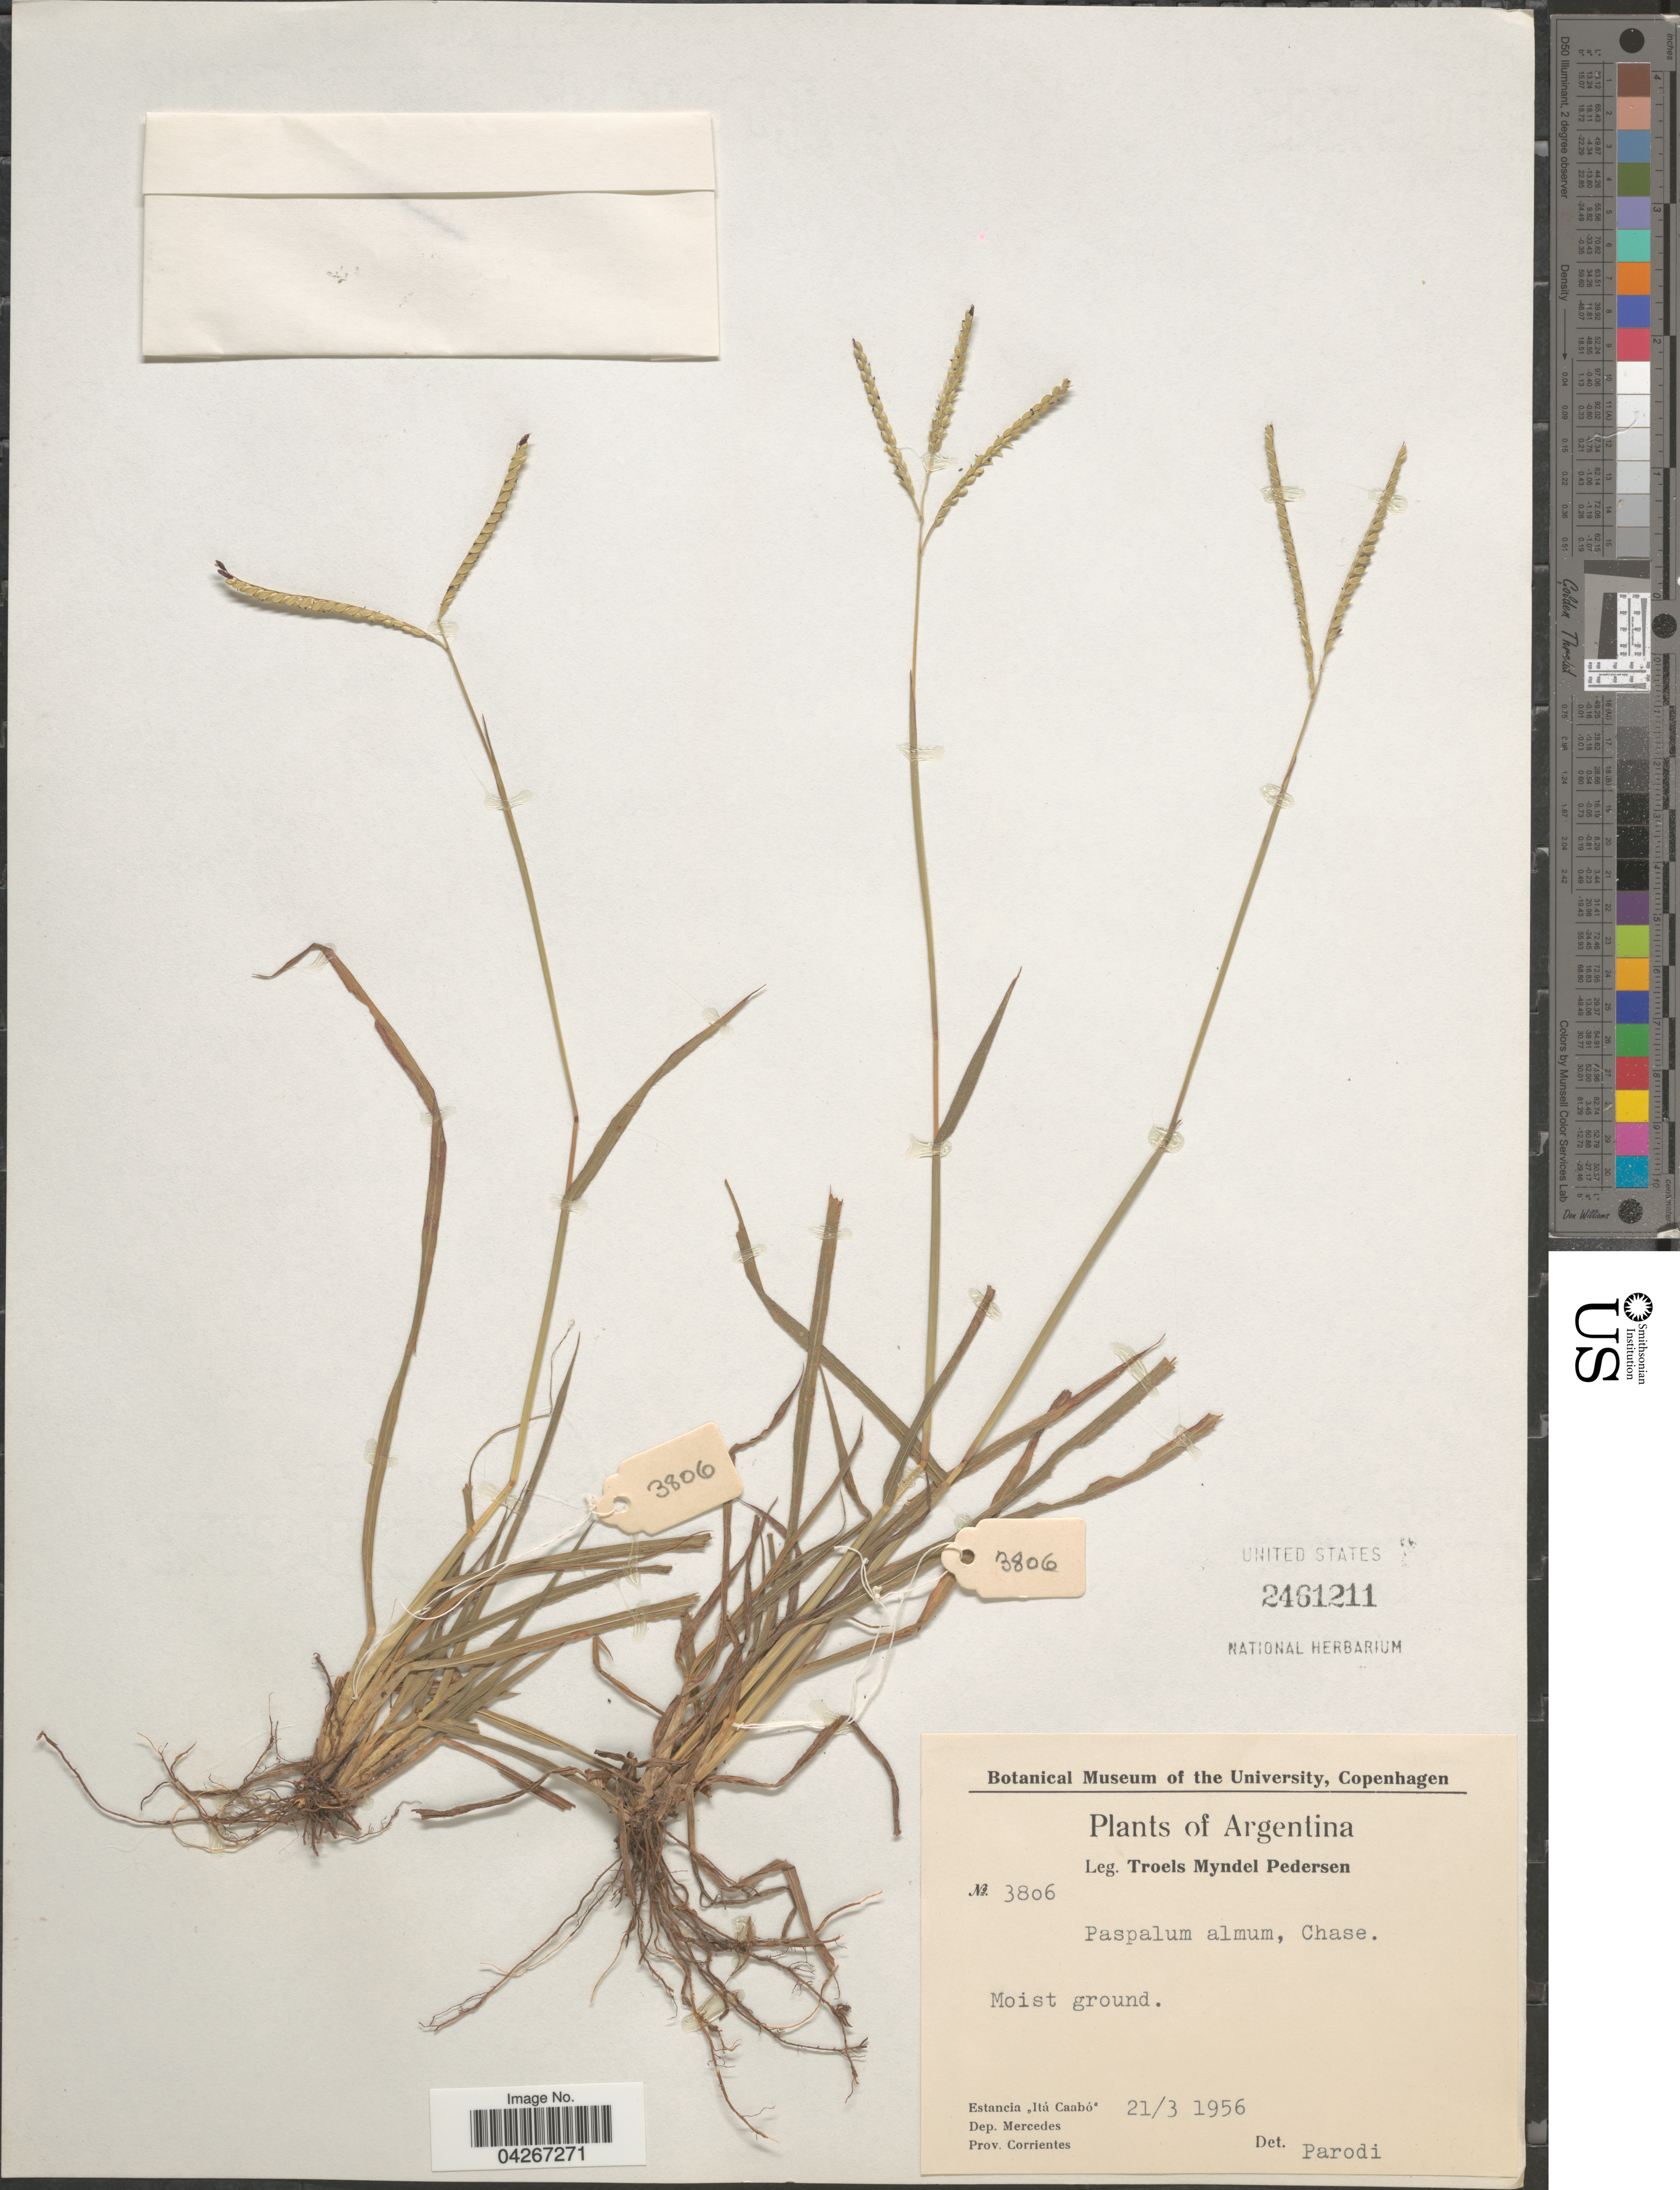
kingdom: Plantae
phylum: Tracheophyta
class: Liliopsida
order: Poales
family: Poaceae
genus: Paspalum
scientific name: Paspalum almum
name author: Chase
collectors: T. Pederson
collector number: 3806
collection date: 1956-03-21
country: Argentina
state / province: Corrientes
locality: Estancia "Itá Caabó". Dep. Mercedes.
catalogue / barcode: US 2461211